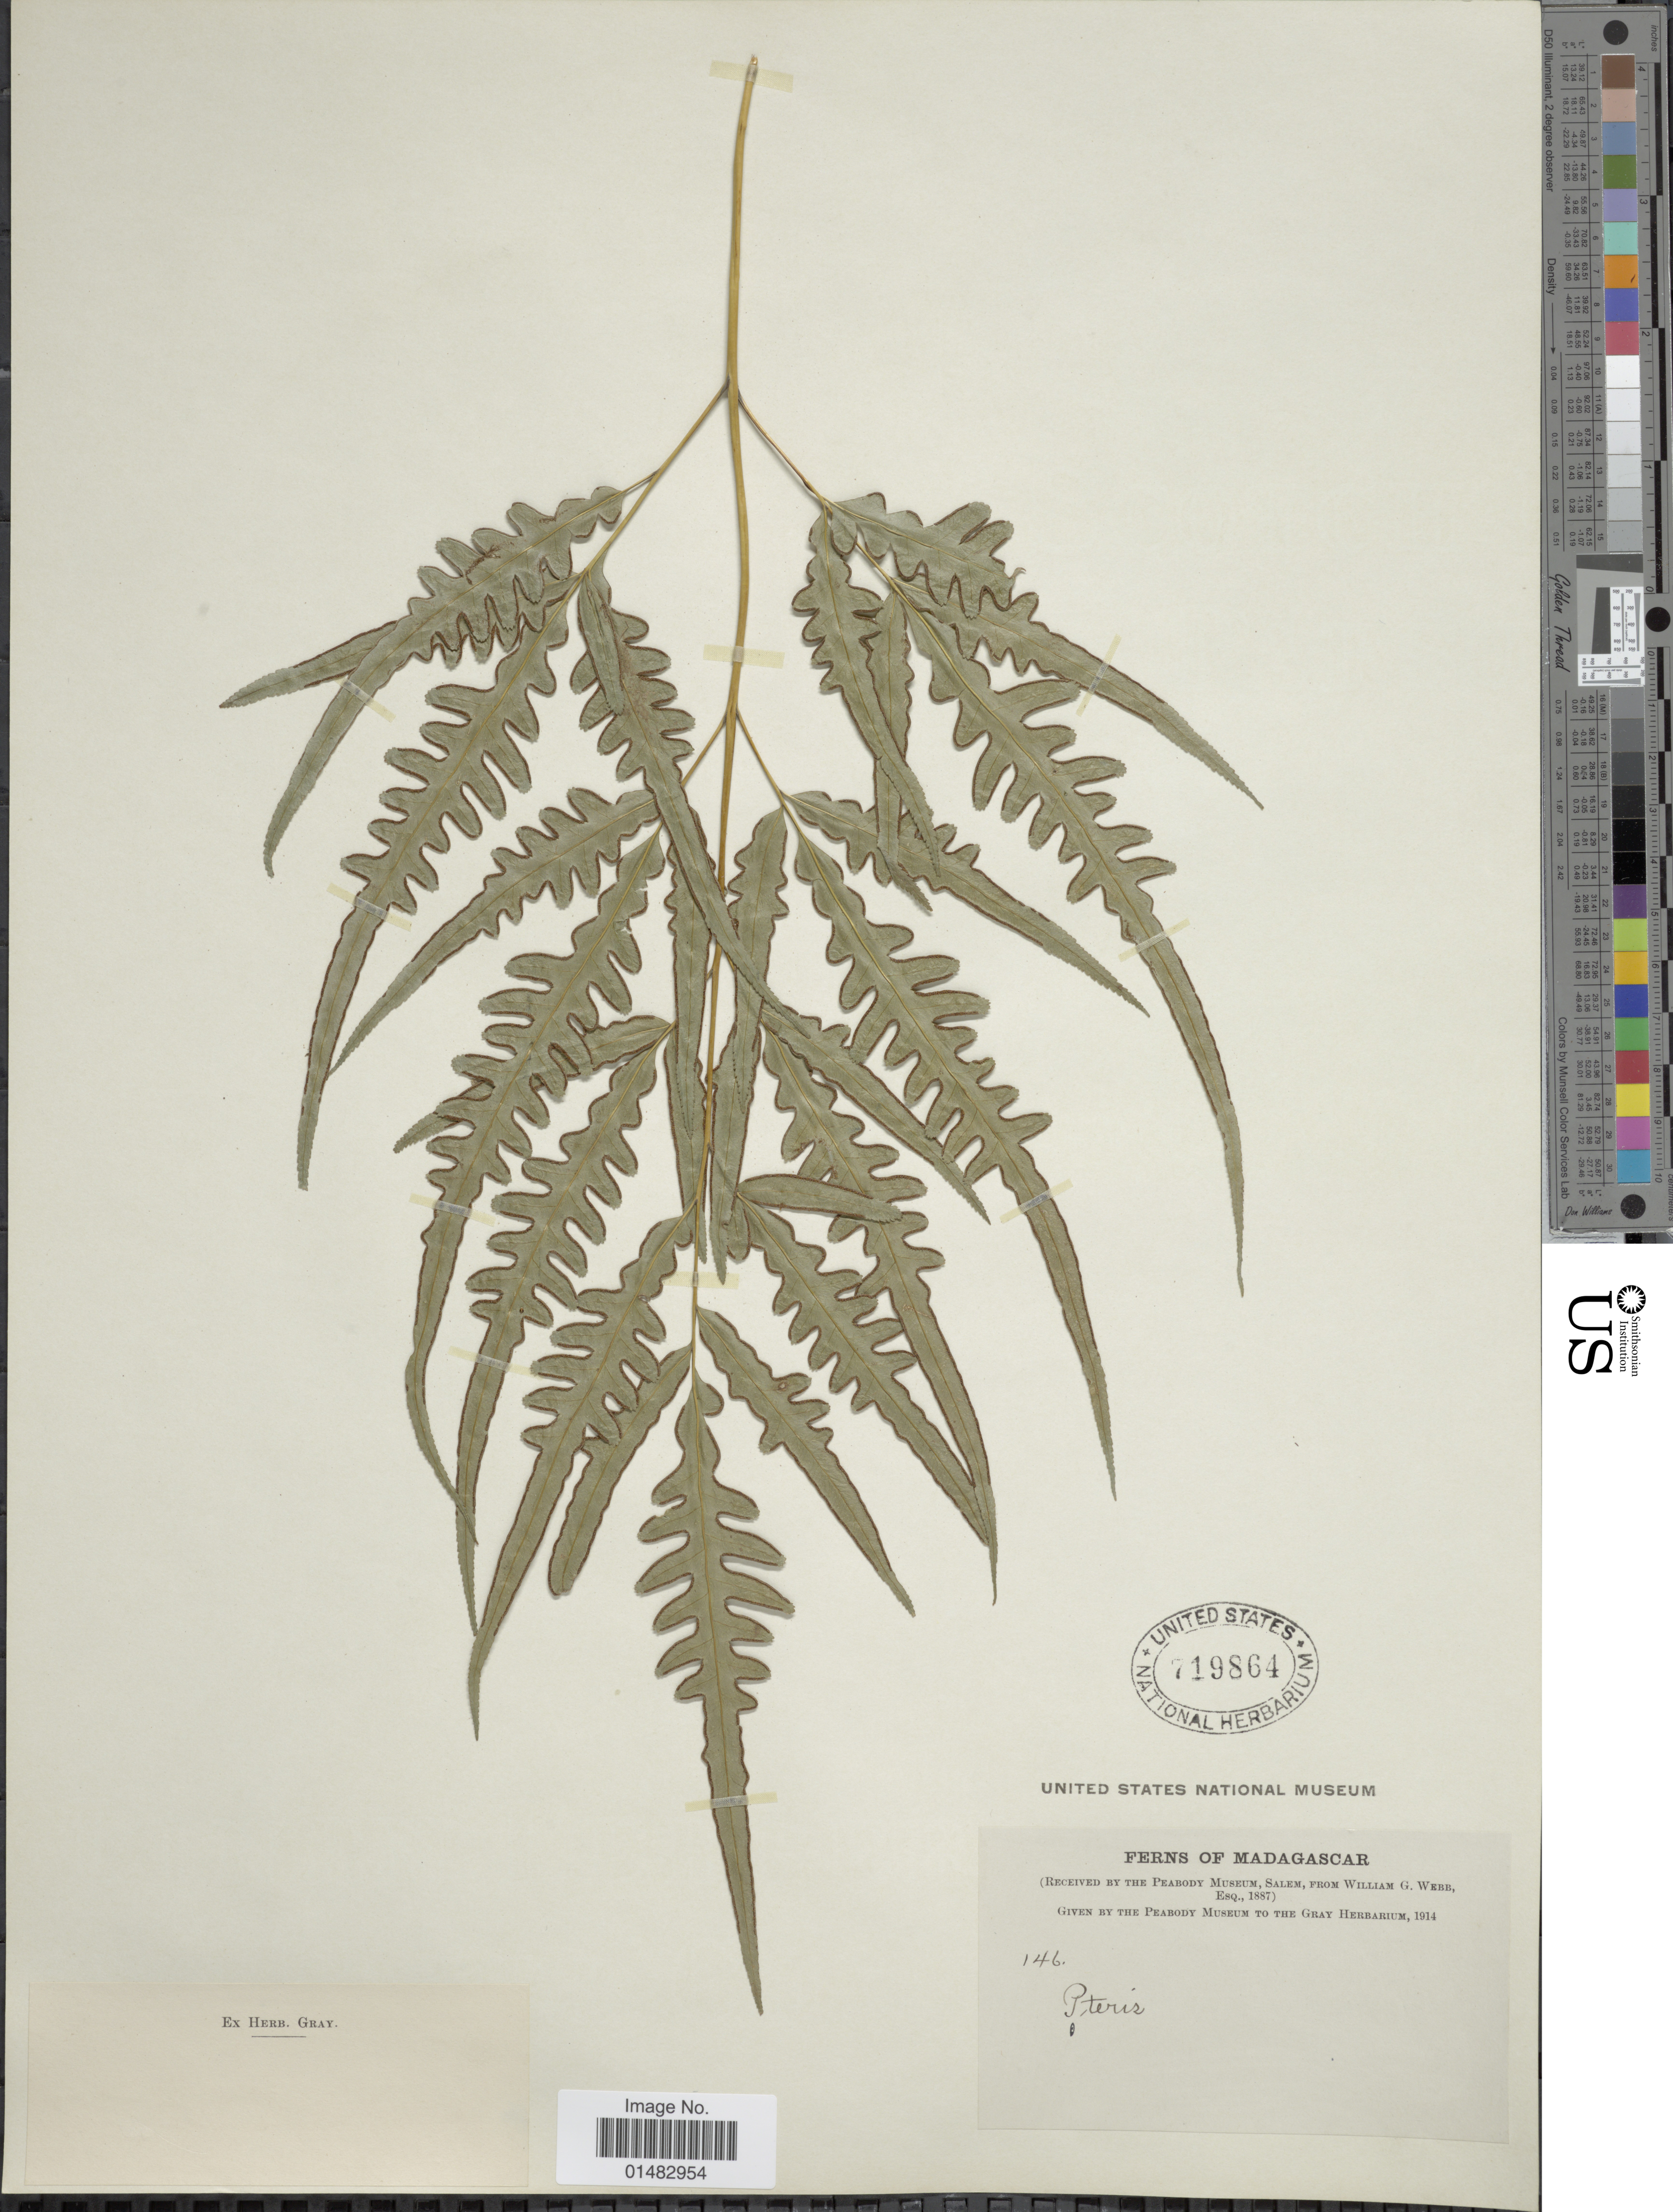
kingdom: Plantae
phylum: Tracheophyta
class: Polypodiopsida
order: Polypodiales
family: Pteridaceae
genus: Pteris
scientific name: Pteris sp.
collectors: ex herb. Gray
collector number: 146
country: Madagascar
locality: Madagascar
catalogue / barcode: US 719864